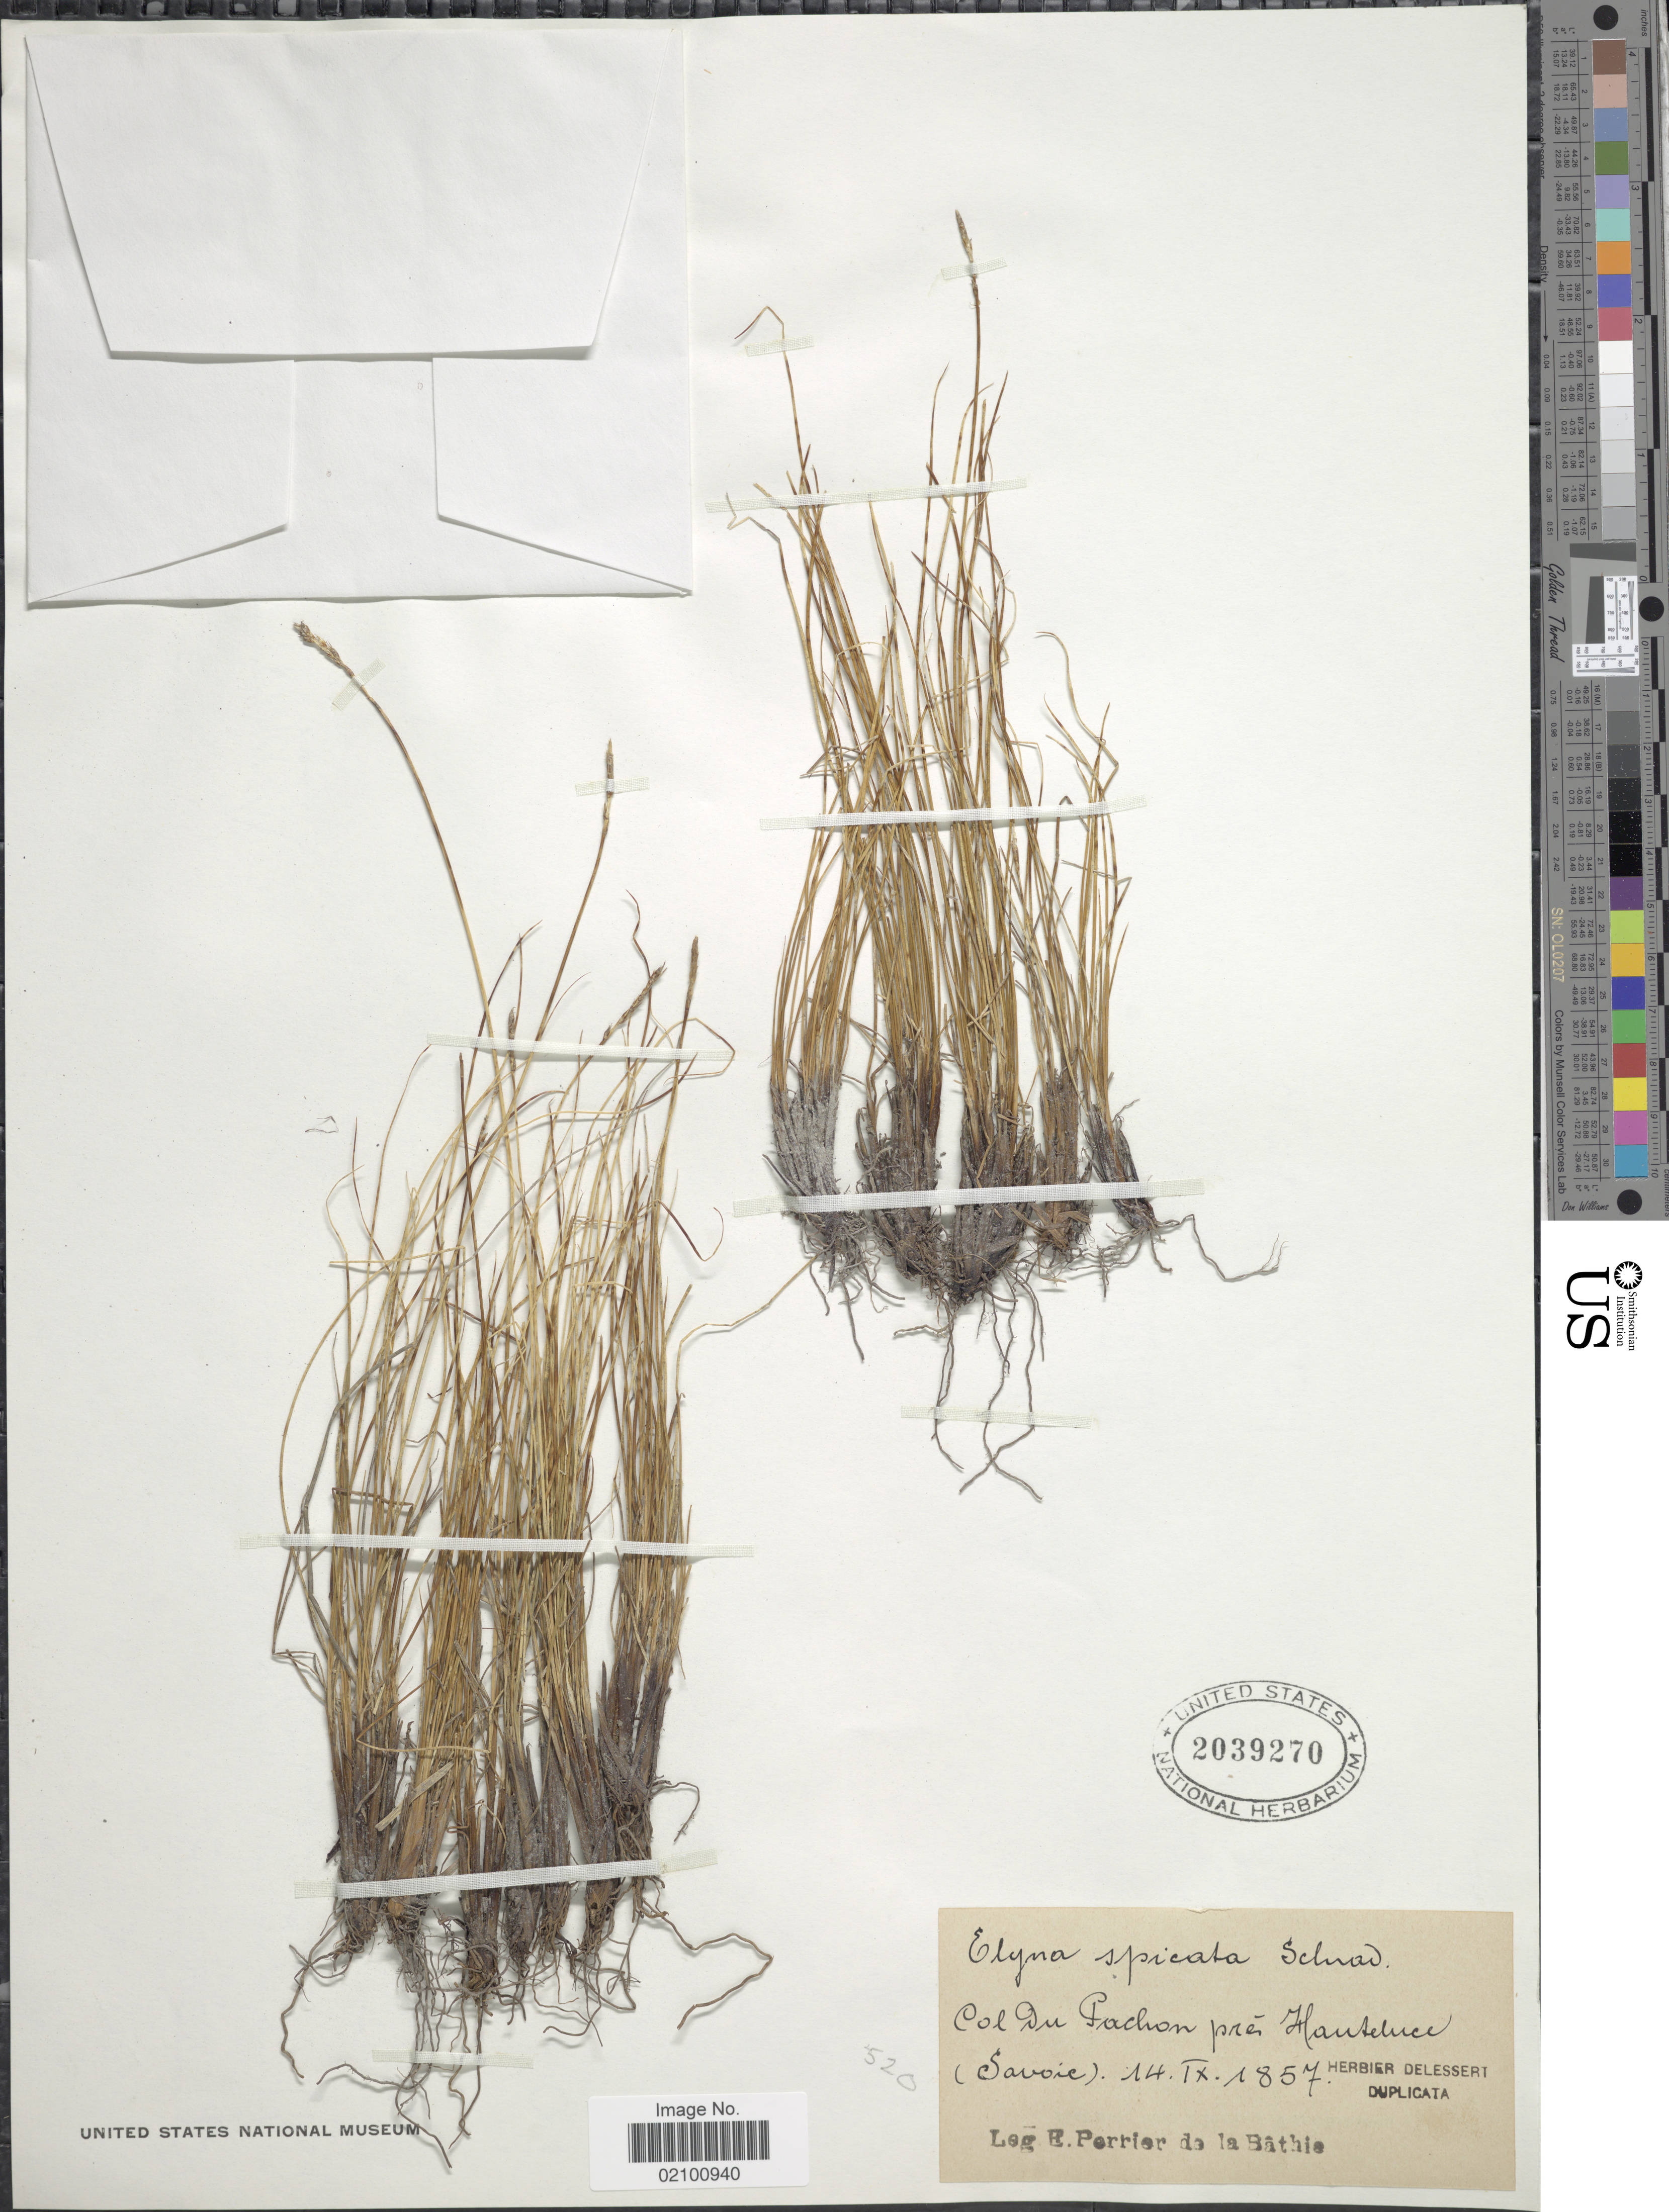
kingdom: Plantae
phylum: Tracheophyta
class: Liliopsida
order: Poales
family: Cyperaceae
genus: Carex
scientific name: Carex simpliciuscula subsp. simpliciuscula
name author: Wahlenb.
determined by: Strong, M. T., (US), Smithsonian Institution - National Museum of Natural History (UNITED STATES)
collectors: E. Perrier de la Bâthie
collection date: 1857-09-14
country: France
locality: Pachon pres Hauteluce (Savoie)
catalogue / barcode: US 2039270